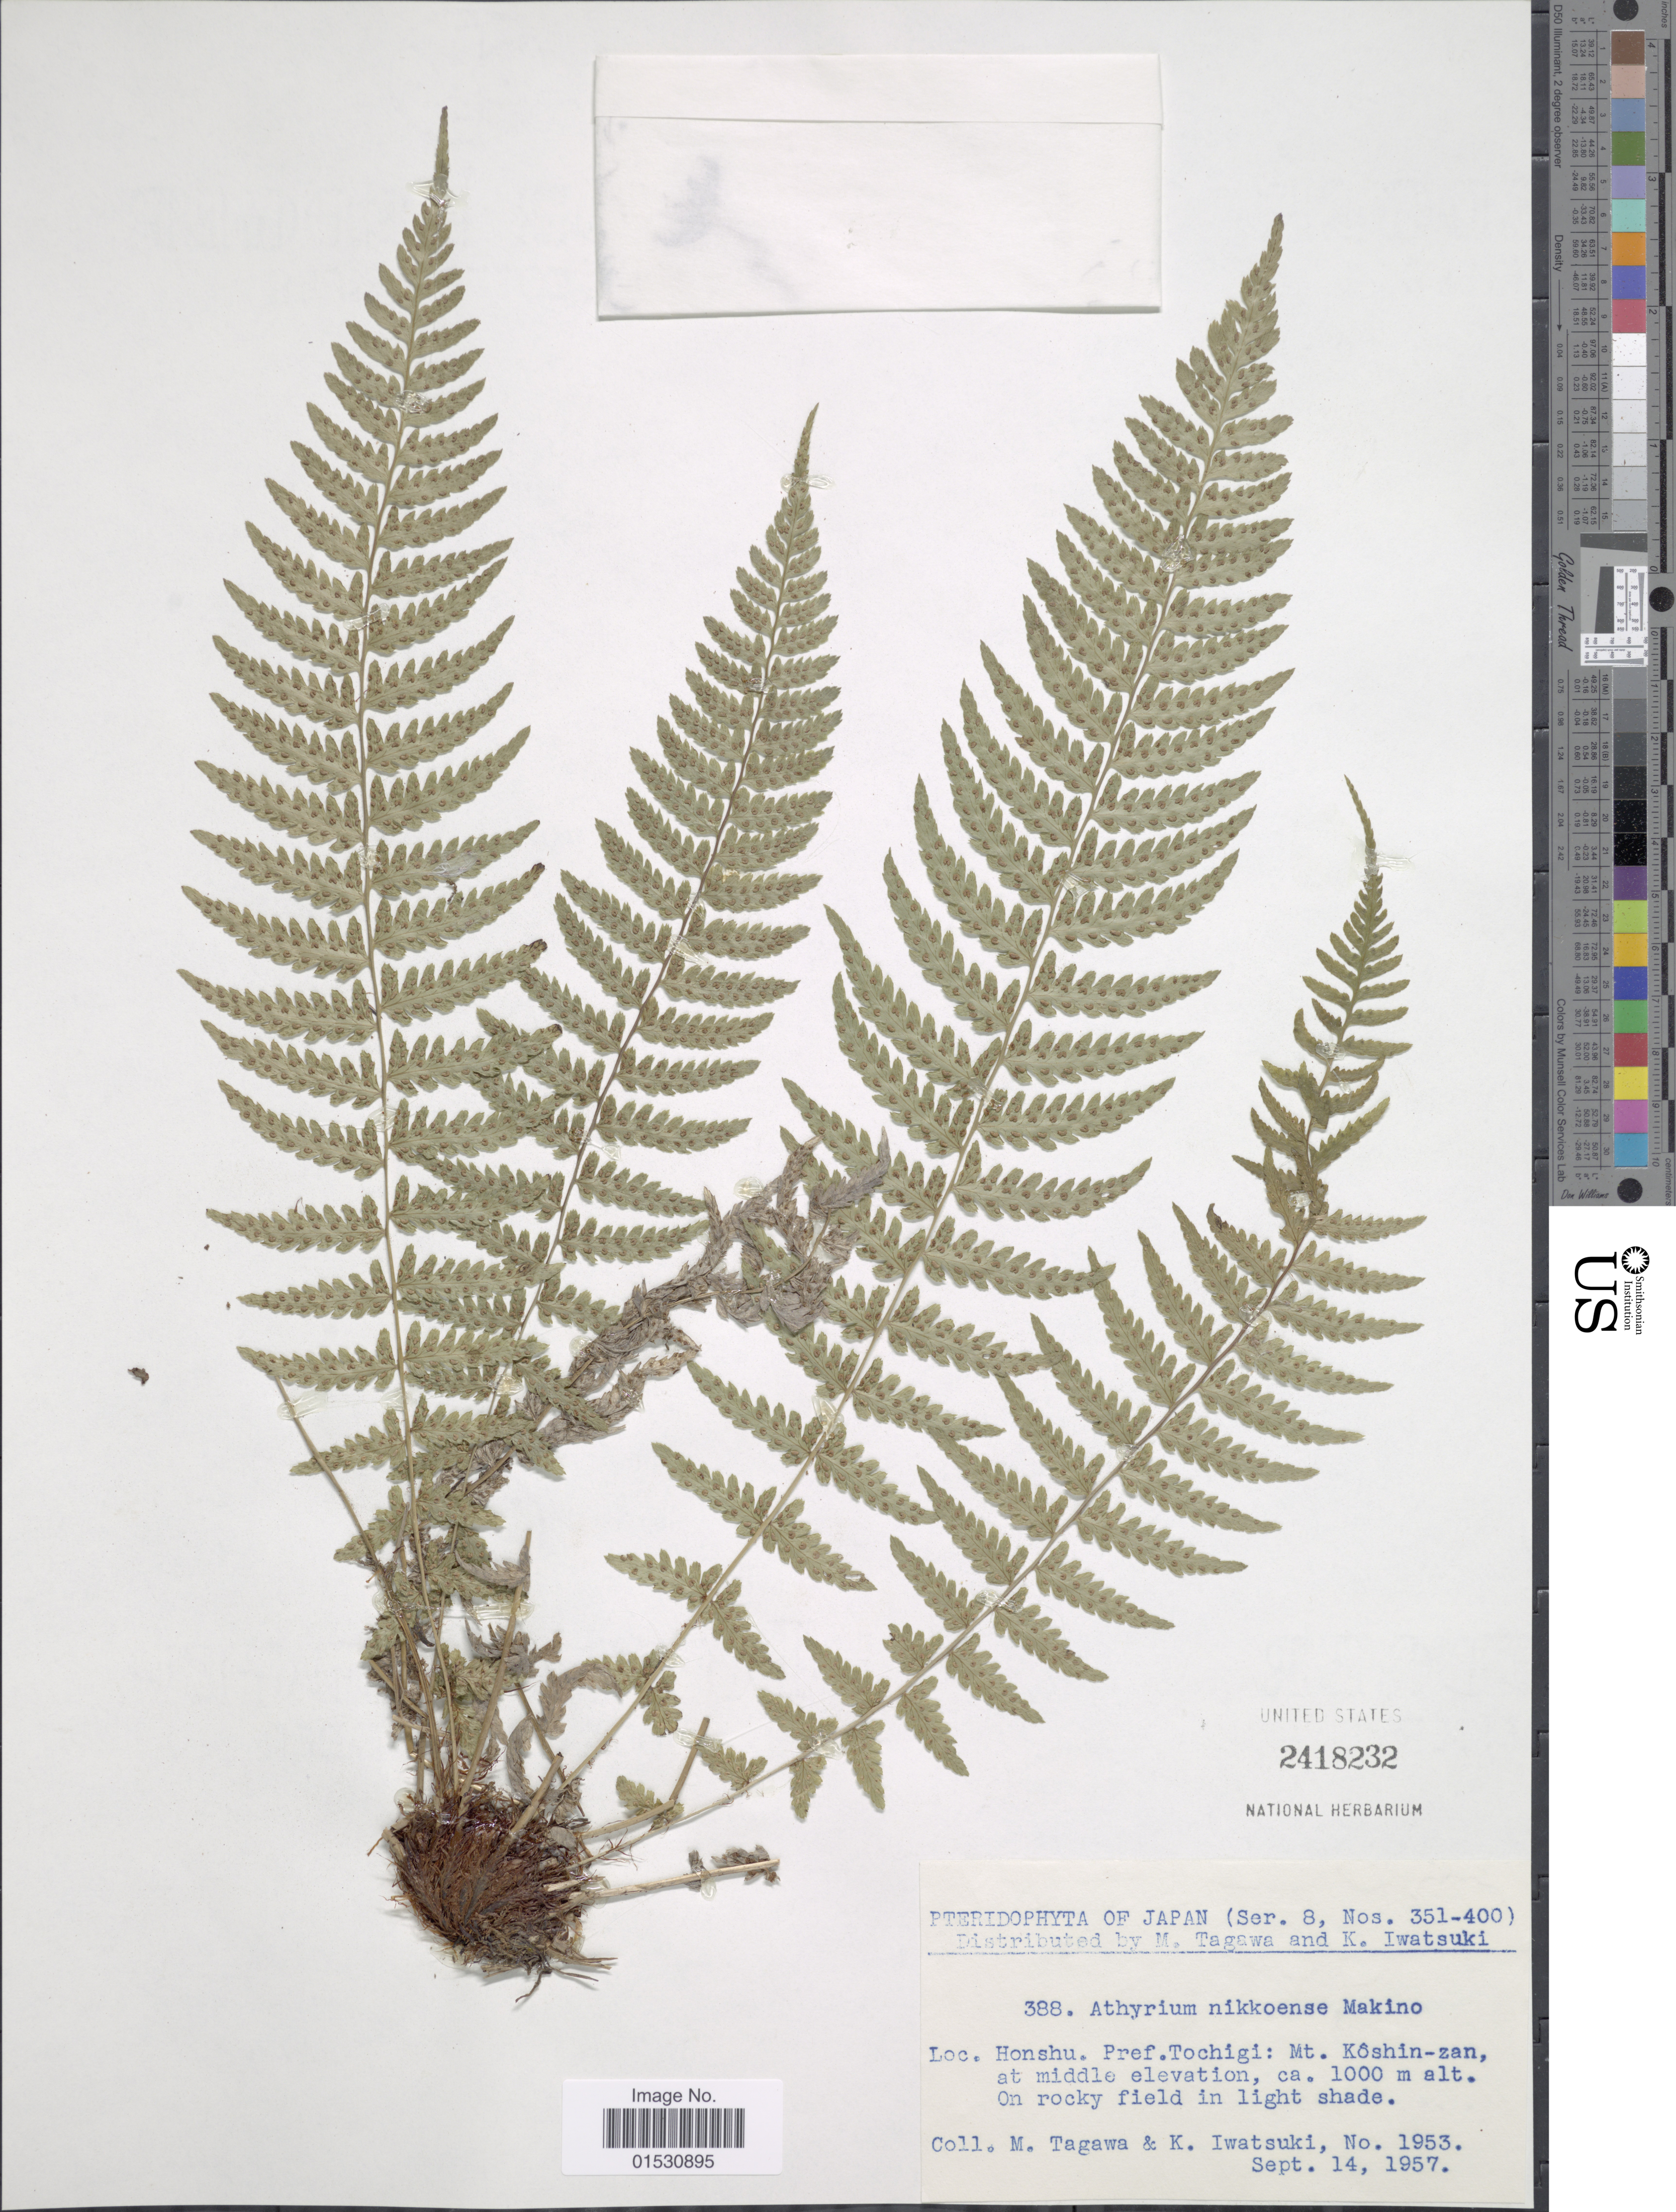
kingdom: Plantae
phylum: Tracheophyta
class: Polypodiopsida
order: Polypodiales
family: Athyriaceae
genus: Athyrium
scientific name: Athyrium nikkoense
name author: Makino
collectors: M. Tagawa & K. Iwatsuki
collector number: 1953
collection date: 1957-09-14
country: Japan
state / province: Totigi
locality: Honshu. Pref. Tochigi: Mt. Koshin-zan.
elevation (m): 1000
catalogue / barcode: US 2418232